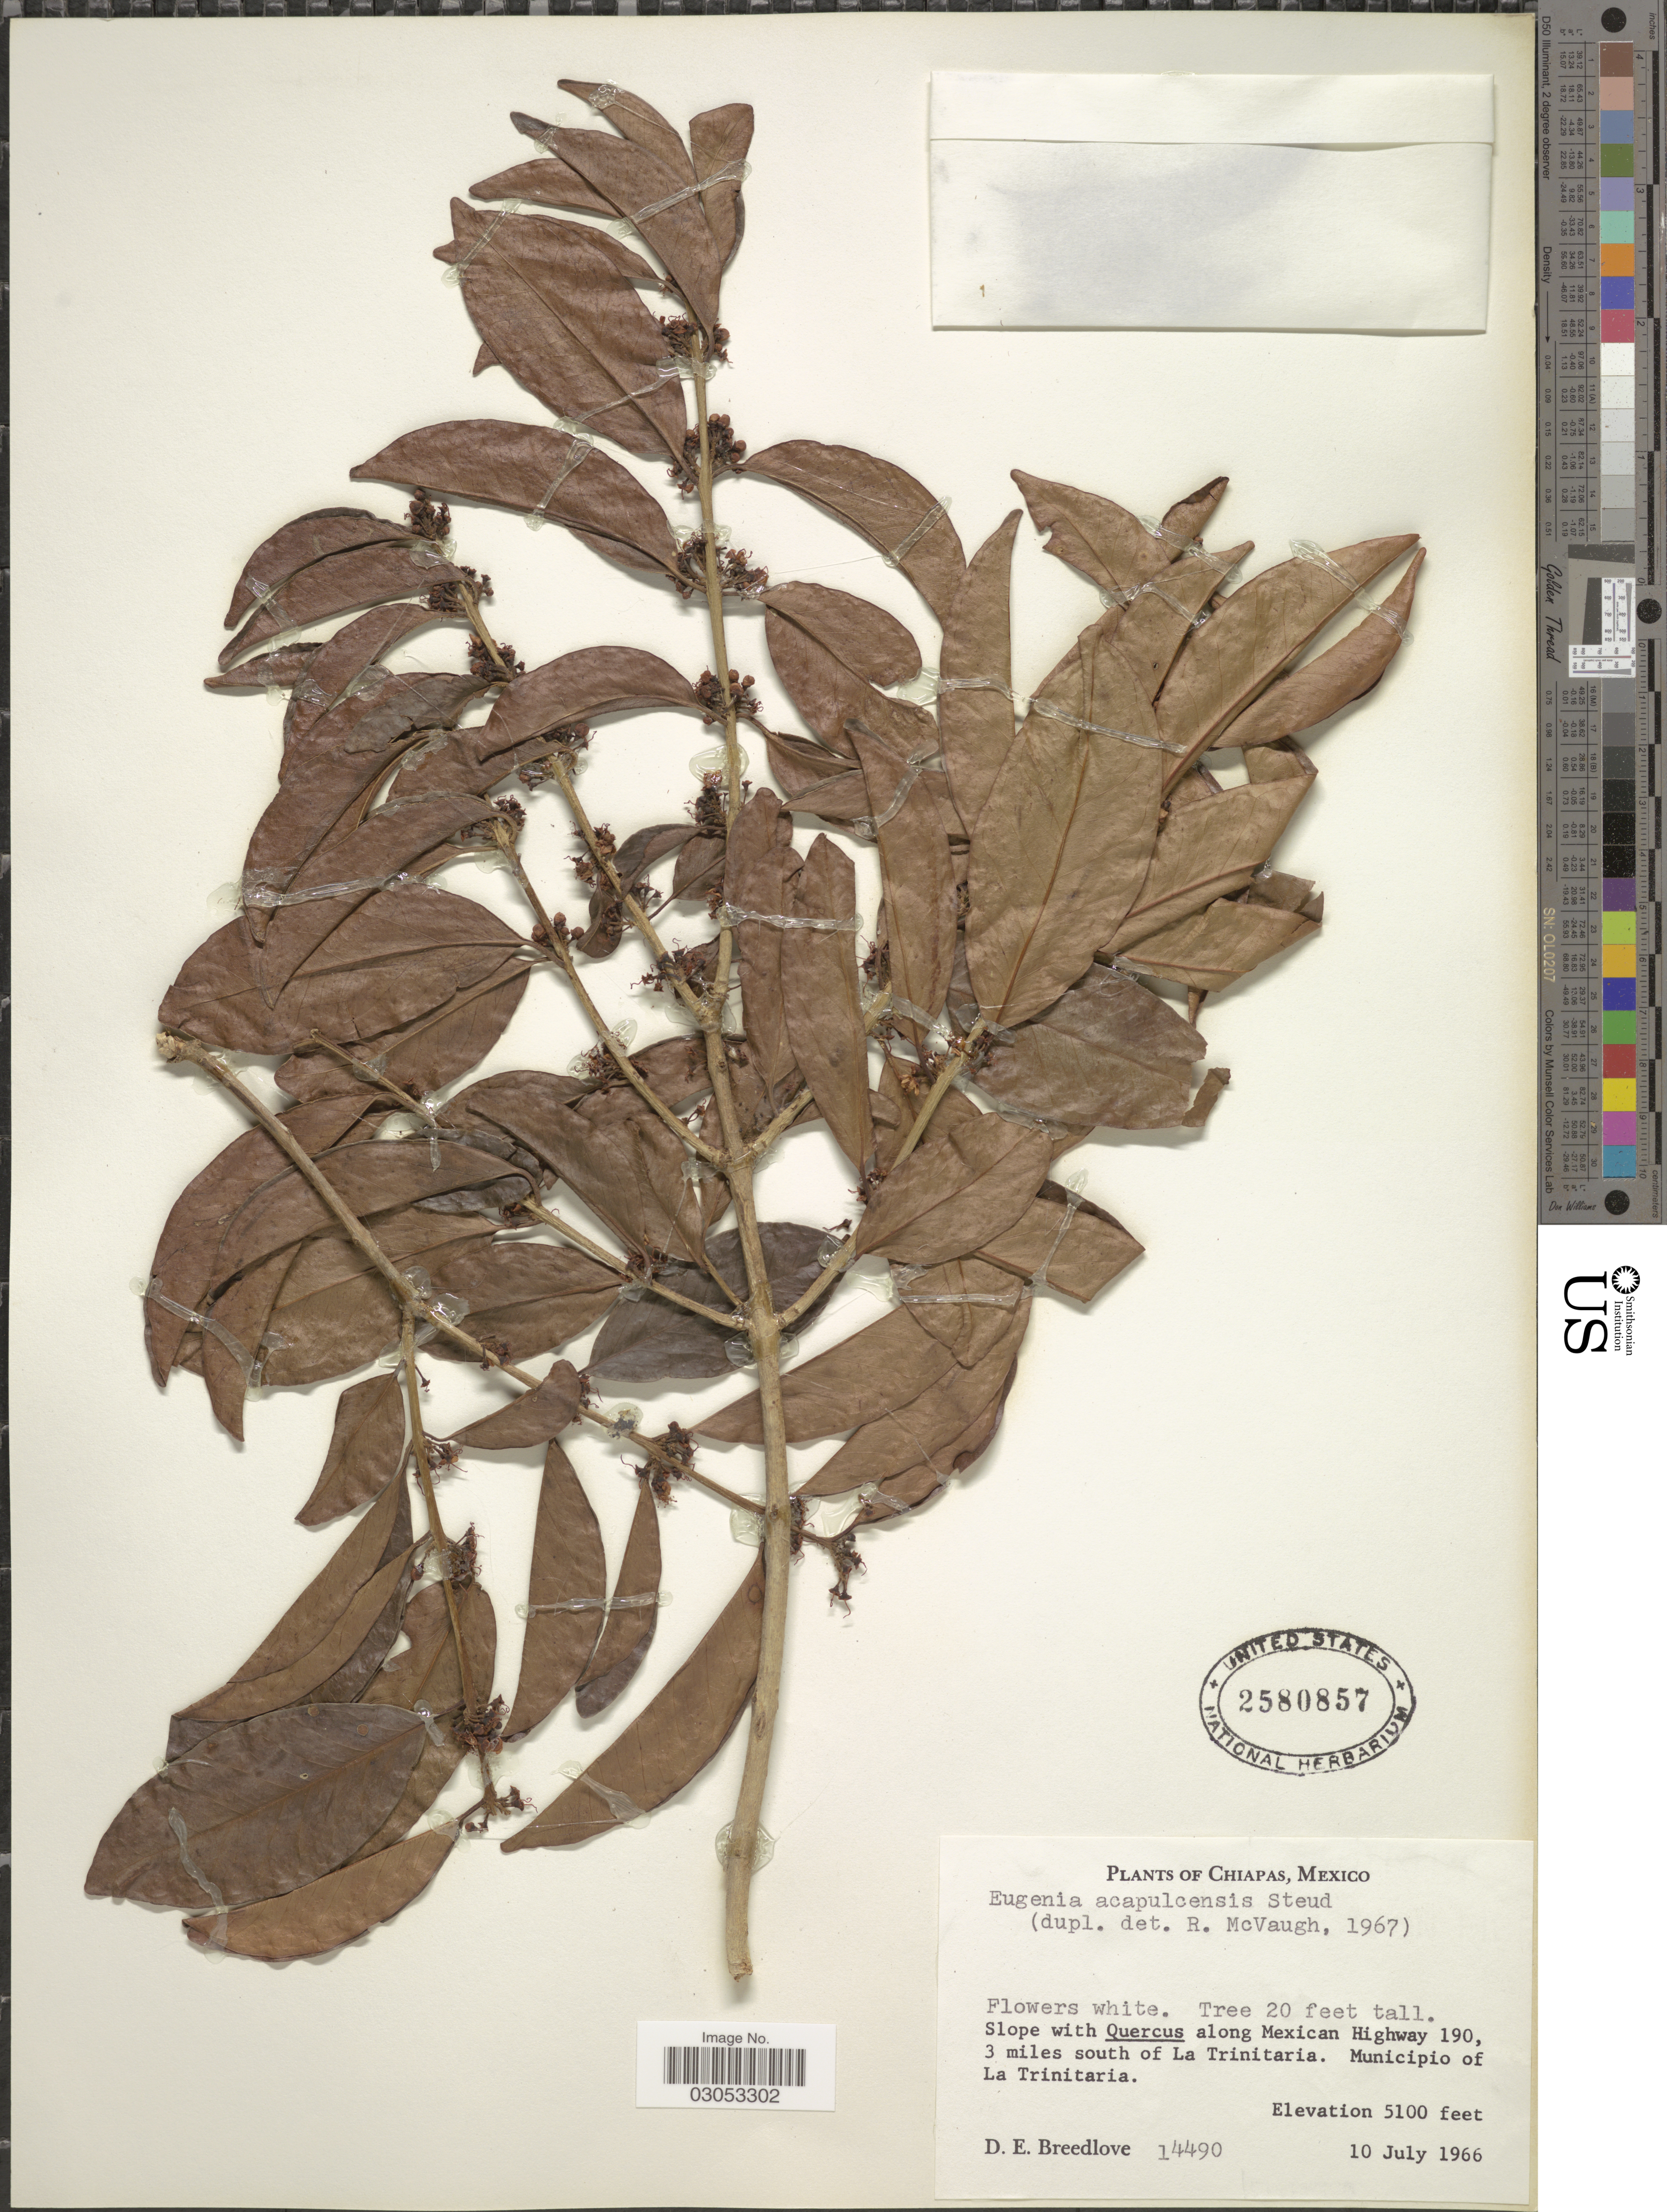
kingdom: Plantae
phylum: Tracheophyta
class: Magnoliopsida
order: Myrtales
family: Myrtaceae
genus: Eugenia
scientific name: Eugenia acapulcensis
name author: Steud.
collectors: D. E. Breedlove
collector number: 14490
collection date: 1966-07-10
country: Mexico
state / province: Chiapas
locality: Along Mexican Highway 190, 3 miles south of La Trinitaria, Municipio of La Trinitaria.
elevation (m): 1554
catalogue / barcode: US 2580857